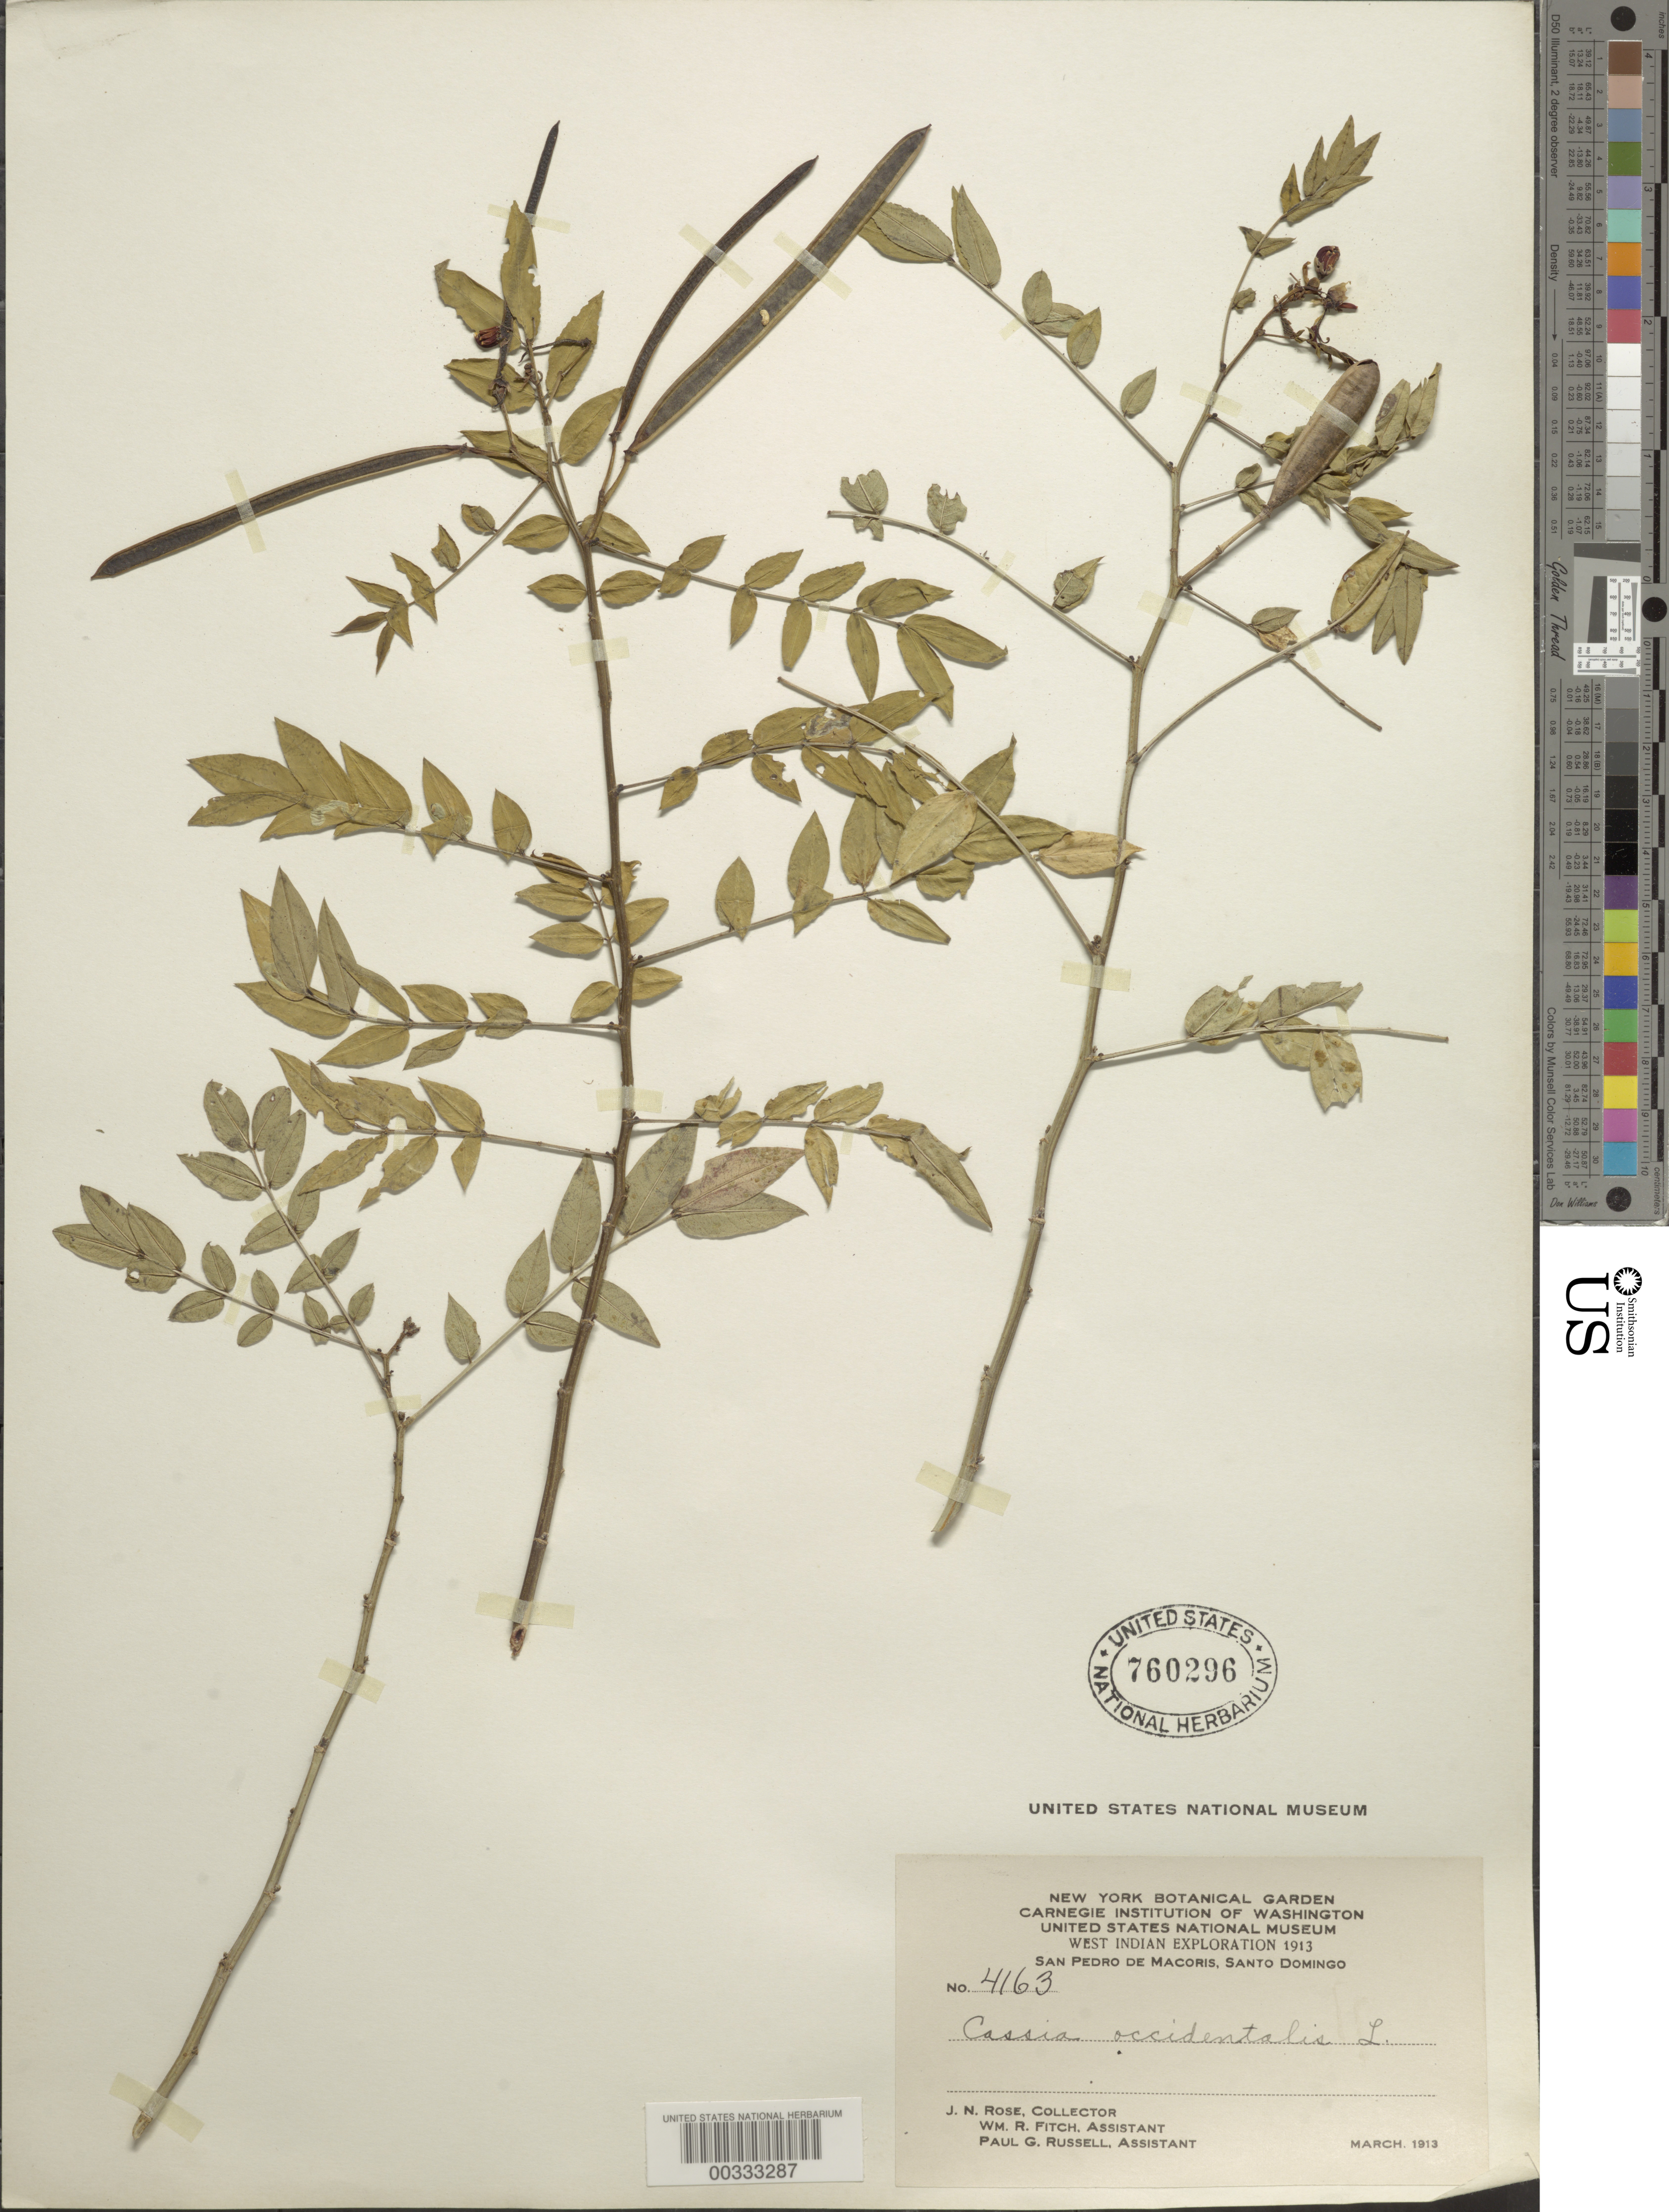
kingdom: Plantae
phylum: Tracheophyta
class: Magnoliopsida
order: Fabales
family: Fabaceae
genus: Senna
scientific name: Senna sophera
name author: (L.) Roxb.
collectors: J. N. Rose, W. R. Fitch & P. G. Russell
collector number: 4163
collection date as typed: Mar 1913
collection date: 1913-03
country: Dominican Republic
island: Hispaniola Island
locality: San pedro de macoris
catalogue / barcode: US 760296